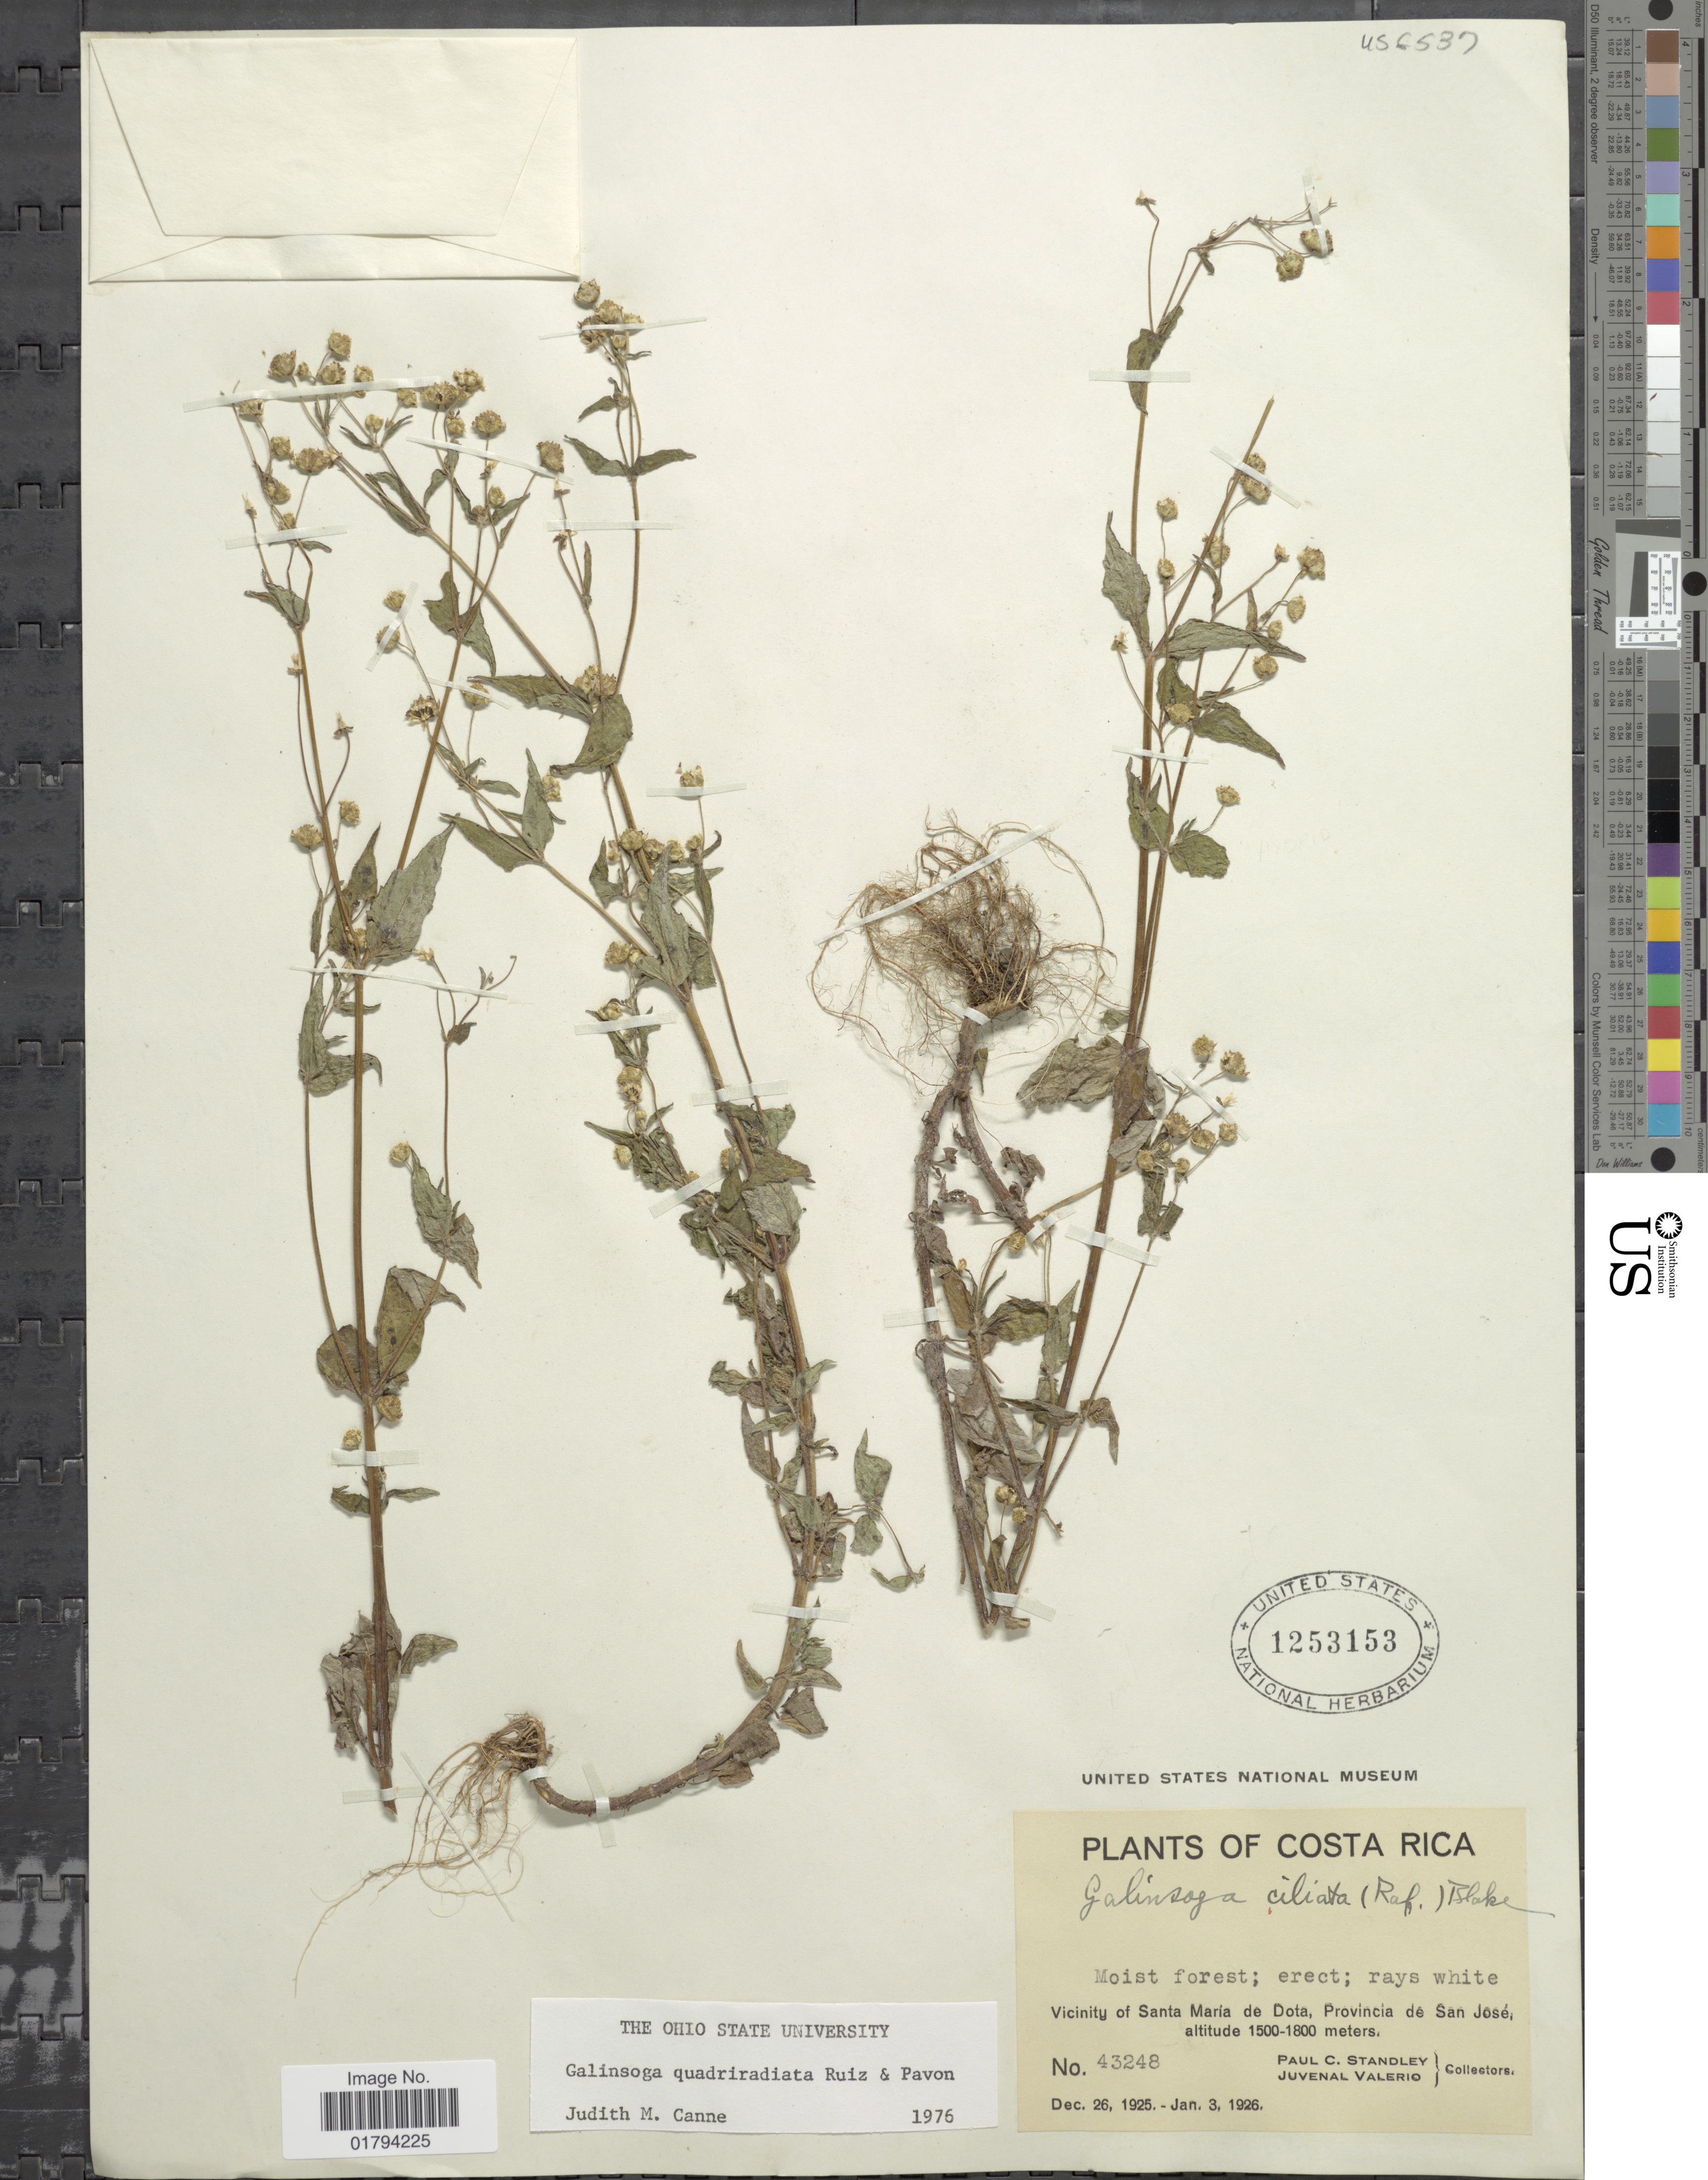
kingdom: Plantae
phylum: Tracheophyta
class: Magnoliopsida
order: Asterales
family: Asteraceae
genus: Galinsoga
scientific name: Galinsoga quadriradiata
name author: Ruiz & Pav.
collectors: P. C. Standley & J. Valerio R.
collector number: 43248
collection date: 1925-12-26/1926-01-03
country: Costa Rica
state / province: San José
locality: Vicinity of Santa Maria de Dota.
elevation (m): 1500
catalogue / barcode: US 1253153